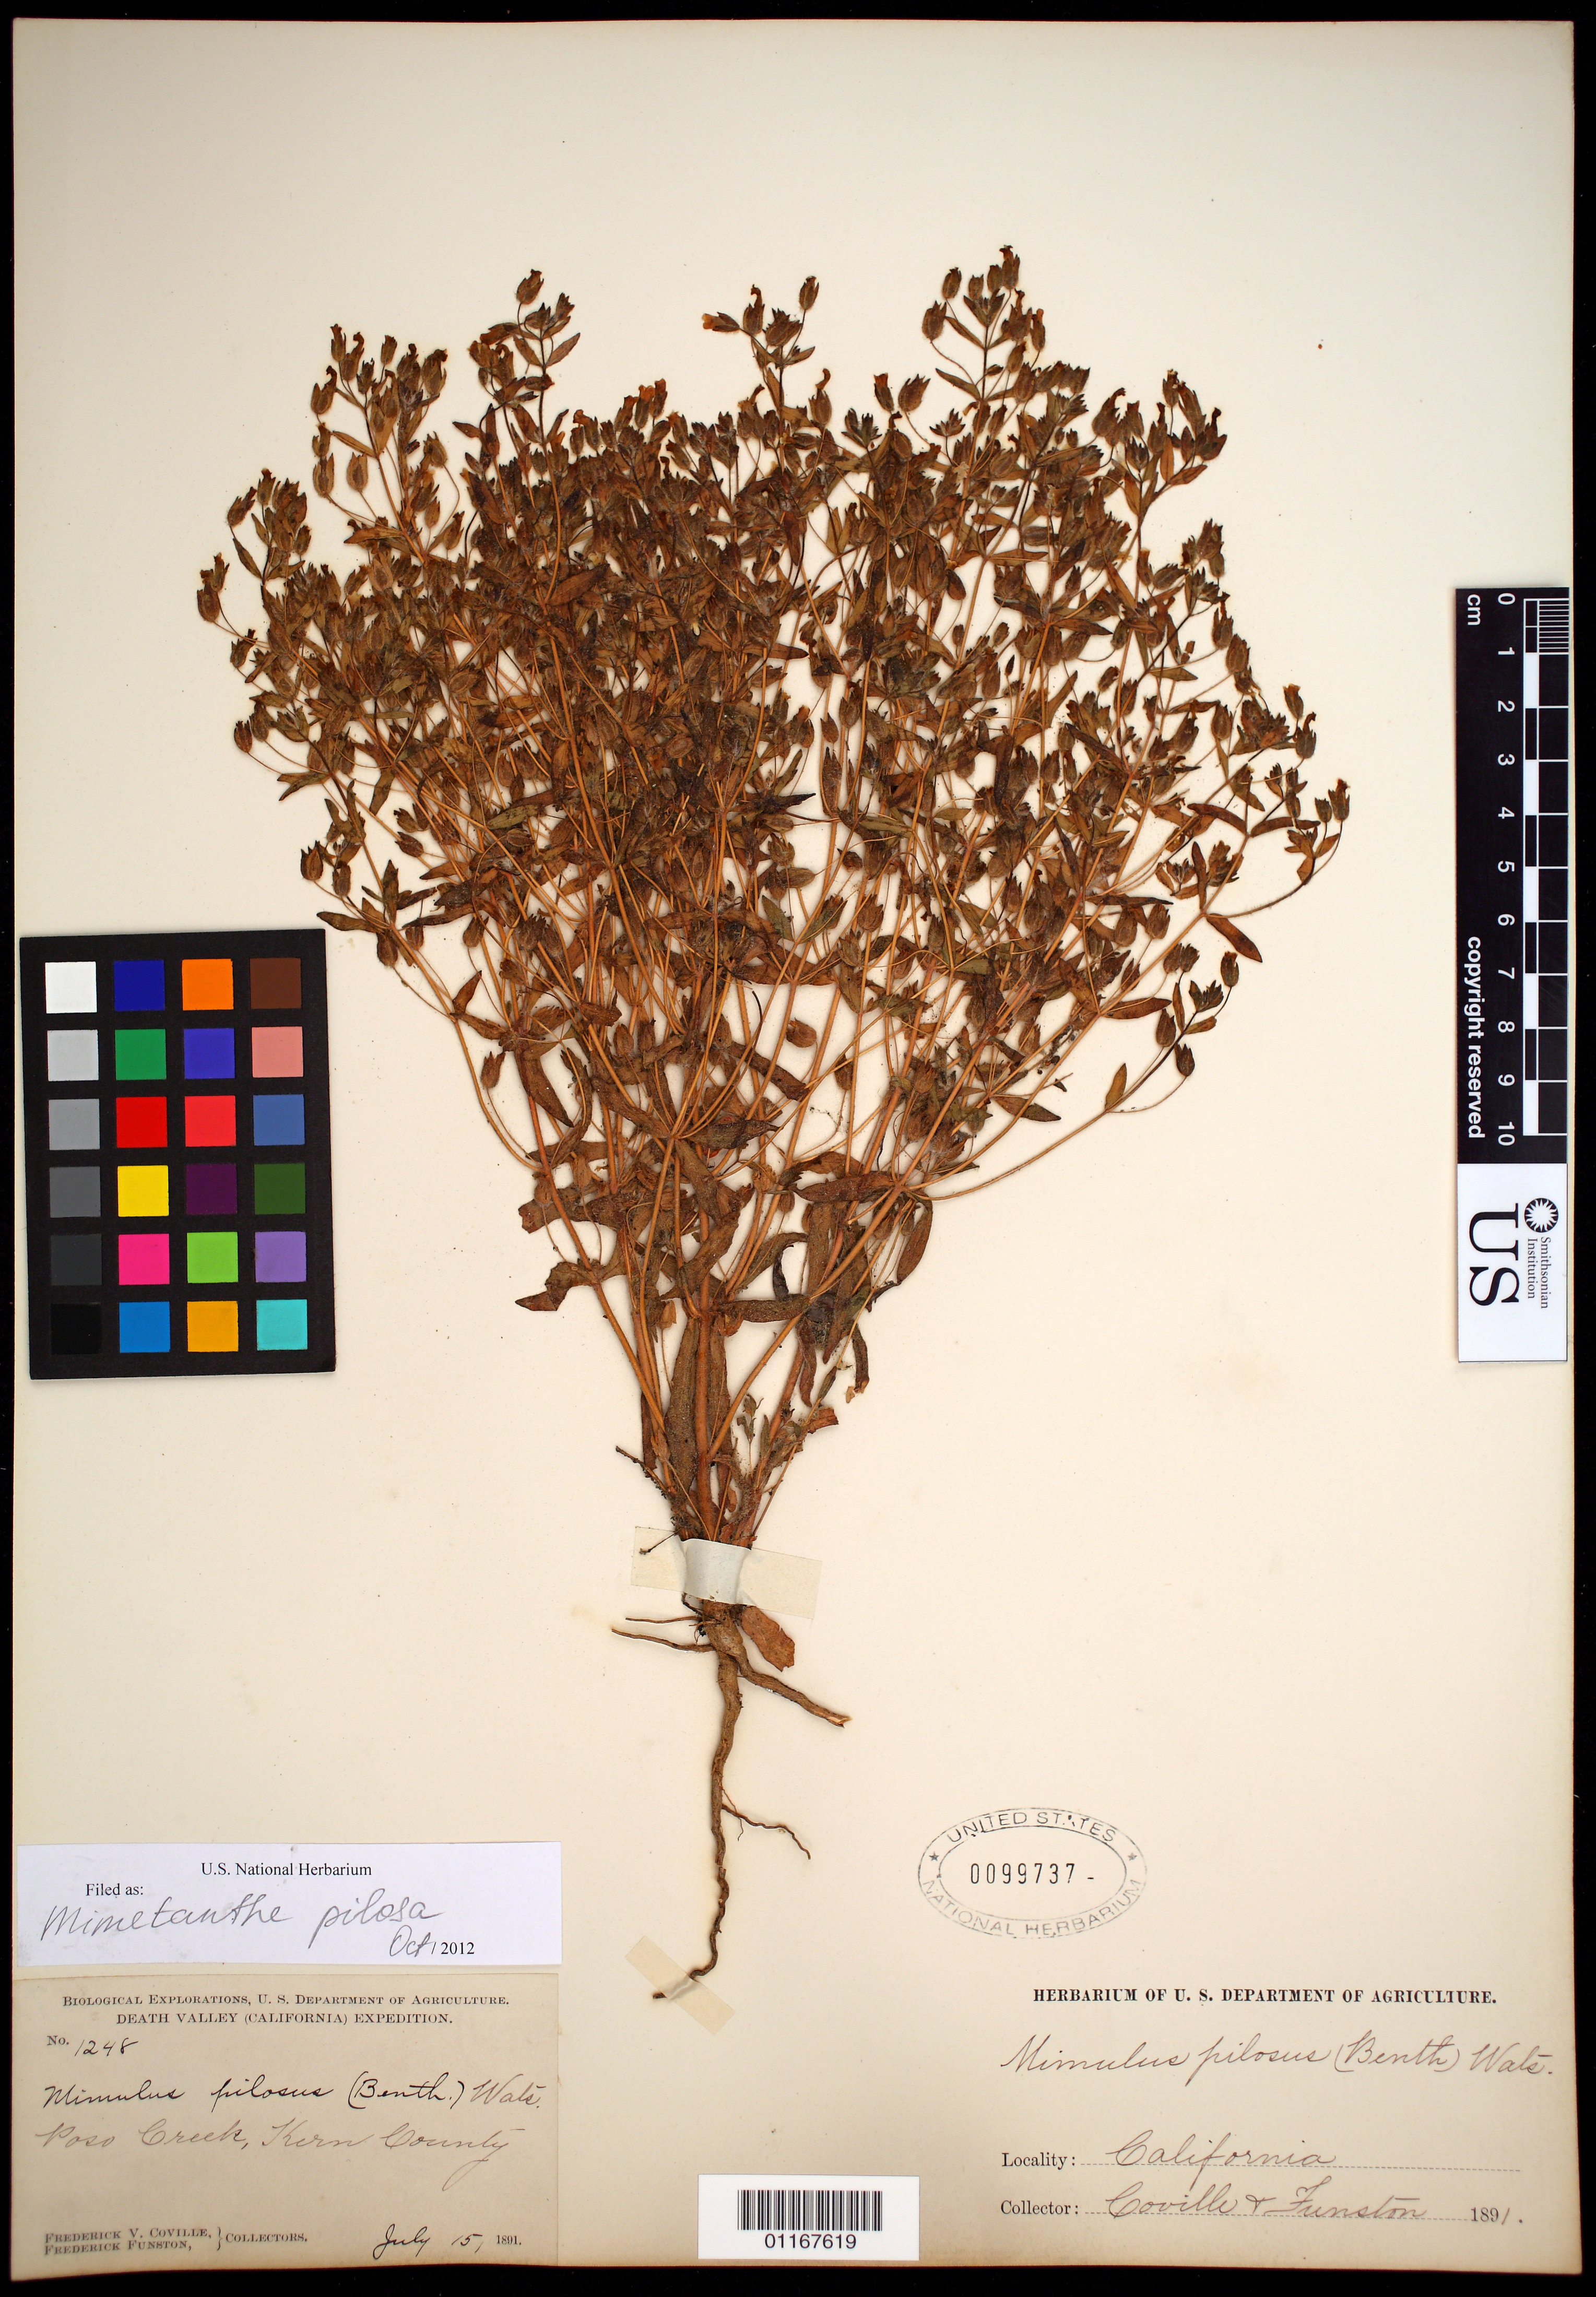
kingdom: Plantae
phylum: Tracheophyta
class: Magnoliopsida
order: Lamiales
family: Phrymaceae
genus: Mimetanthe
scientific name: Mimetanthe pilosa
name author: (Benth.) Greene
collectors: F. V. Coville & F. Funston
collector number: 1248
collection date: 1891-07-15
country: United States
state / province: California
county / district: Kern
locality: Poso Creek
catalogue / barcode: US 99737